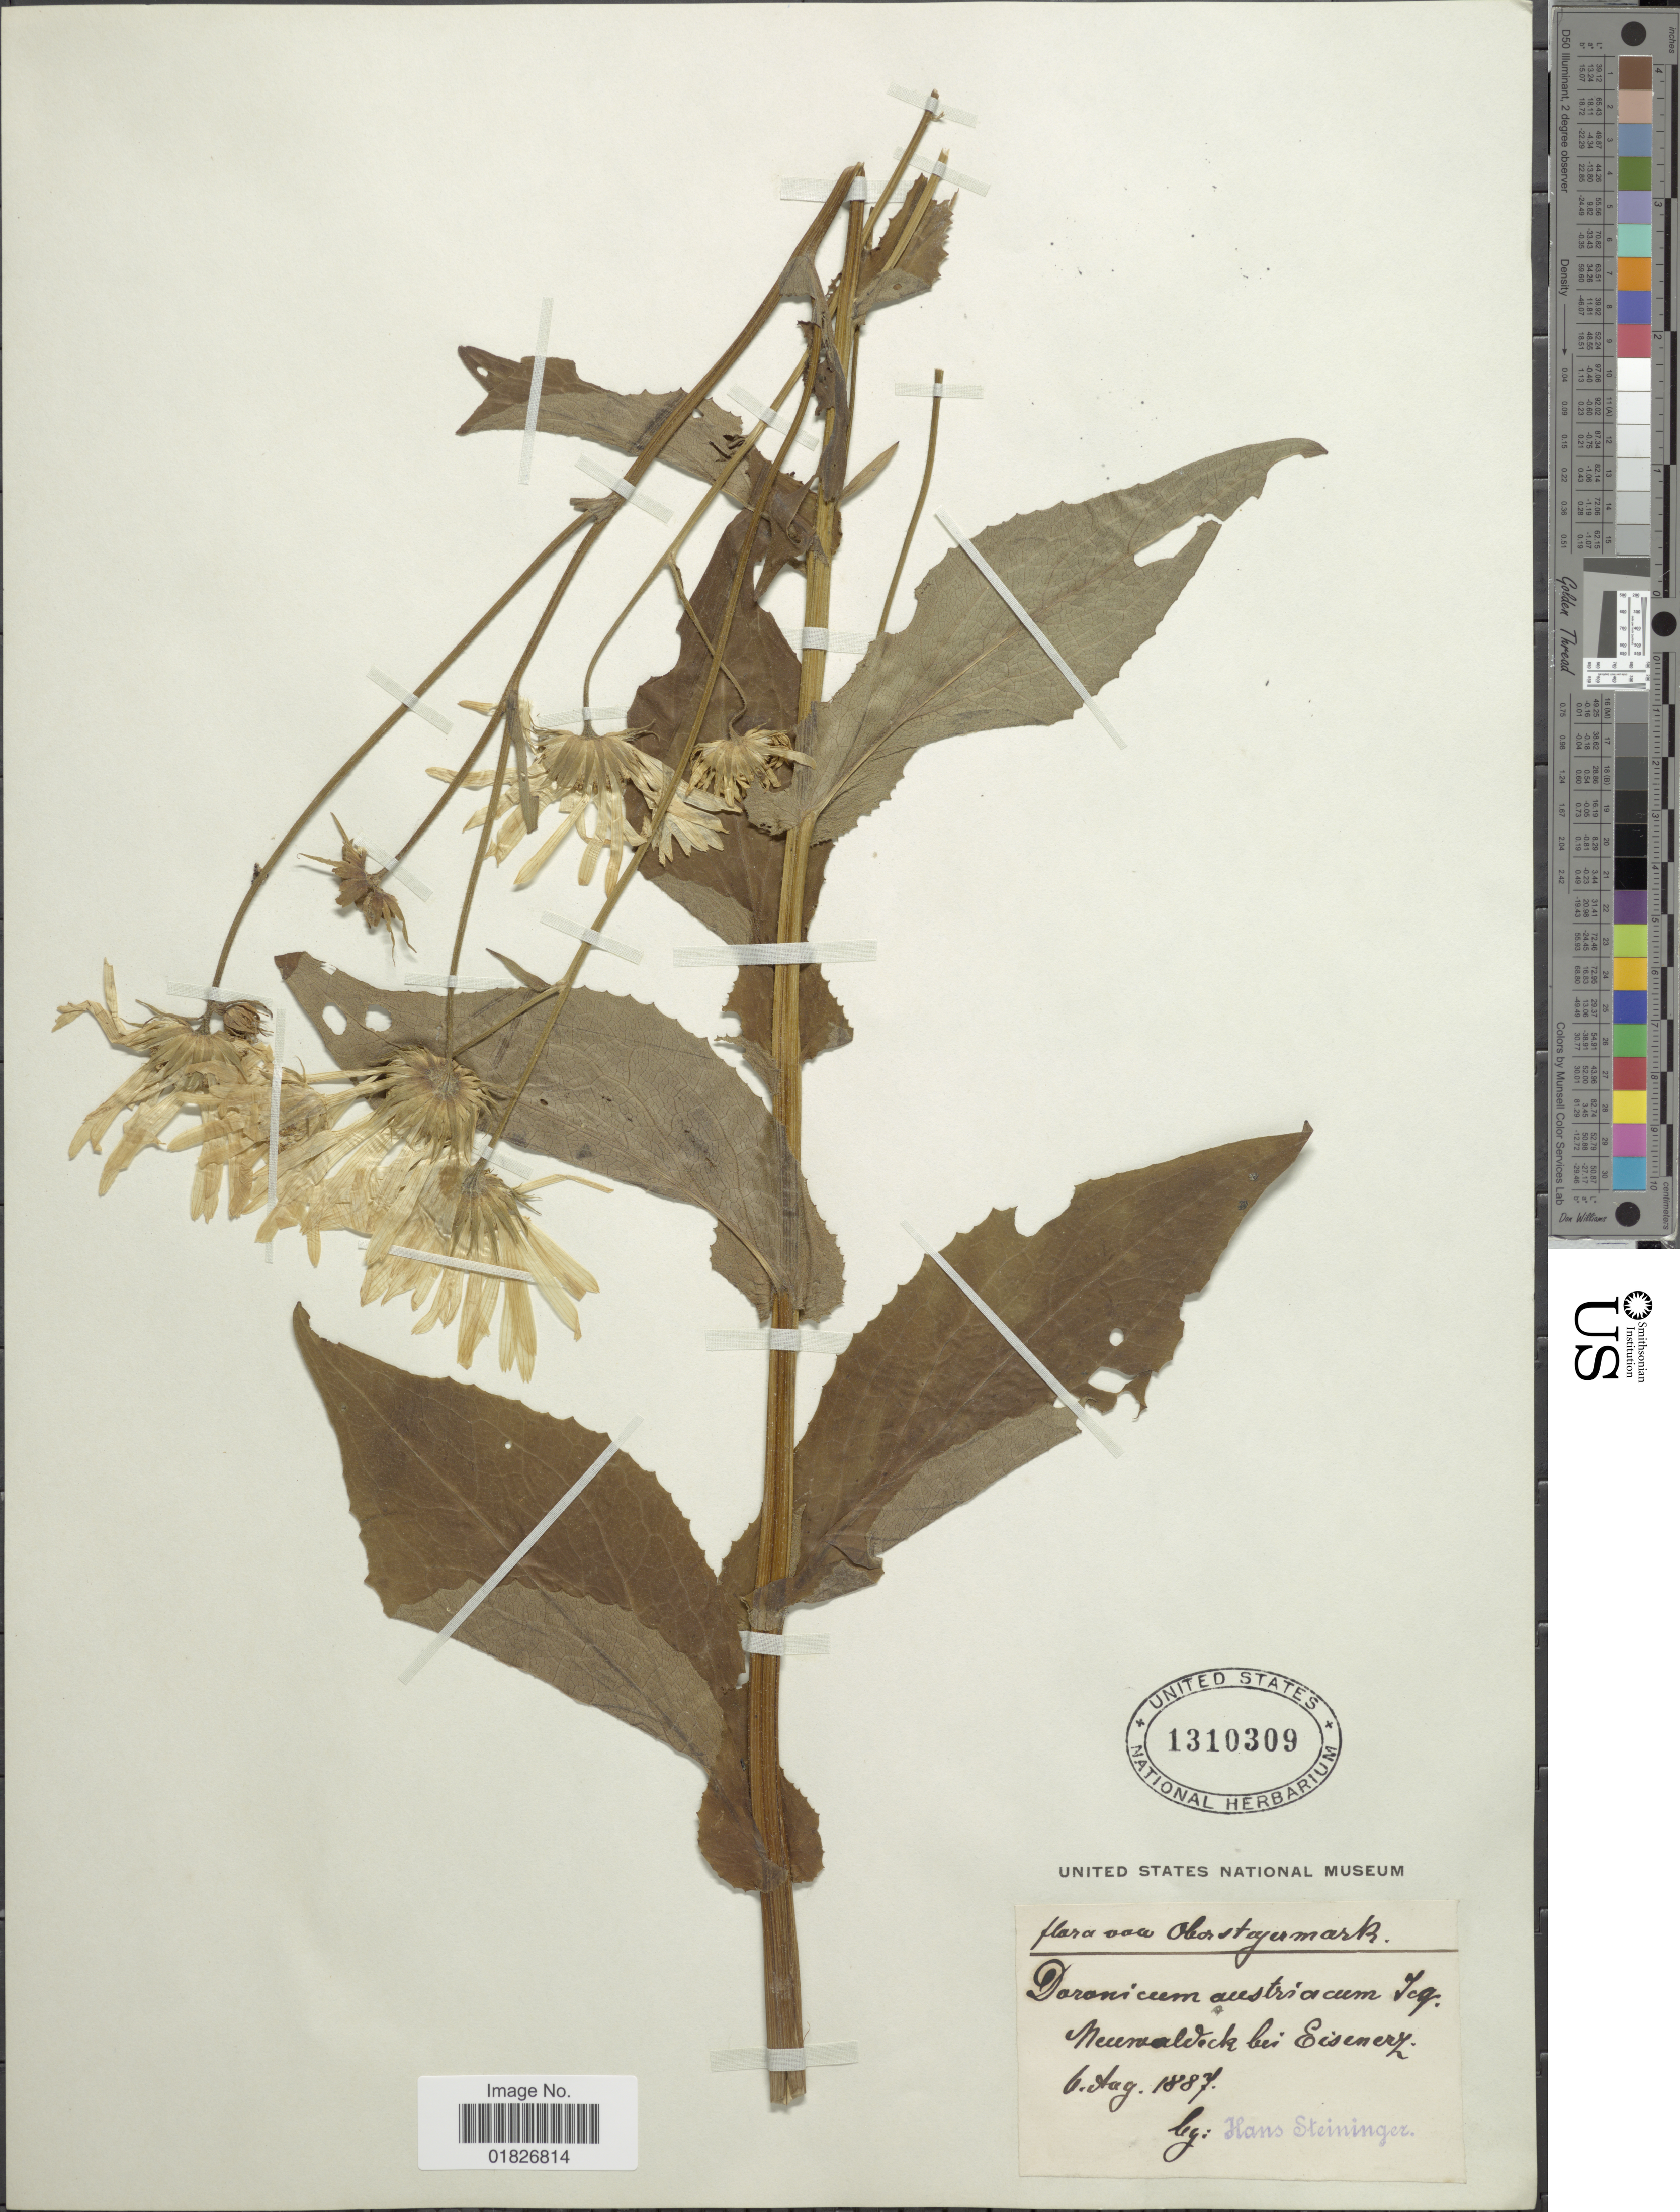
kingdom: Plantae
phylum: Tracheophyta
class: Magnoliopsida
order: Asterales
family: Asteraceae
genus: Doronicum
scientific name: Doronicum austriacum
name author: Jacq.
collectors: H. Steininger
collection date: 1887-08-06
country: Austria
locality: Oborsteyermark, Neuraaldeck bei Eisenerz [interpreted]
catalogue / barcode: US 1310309